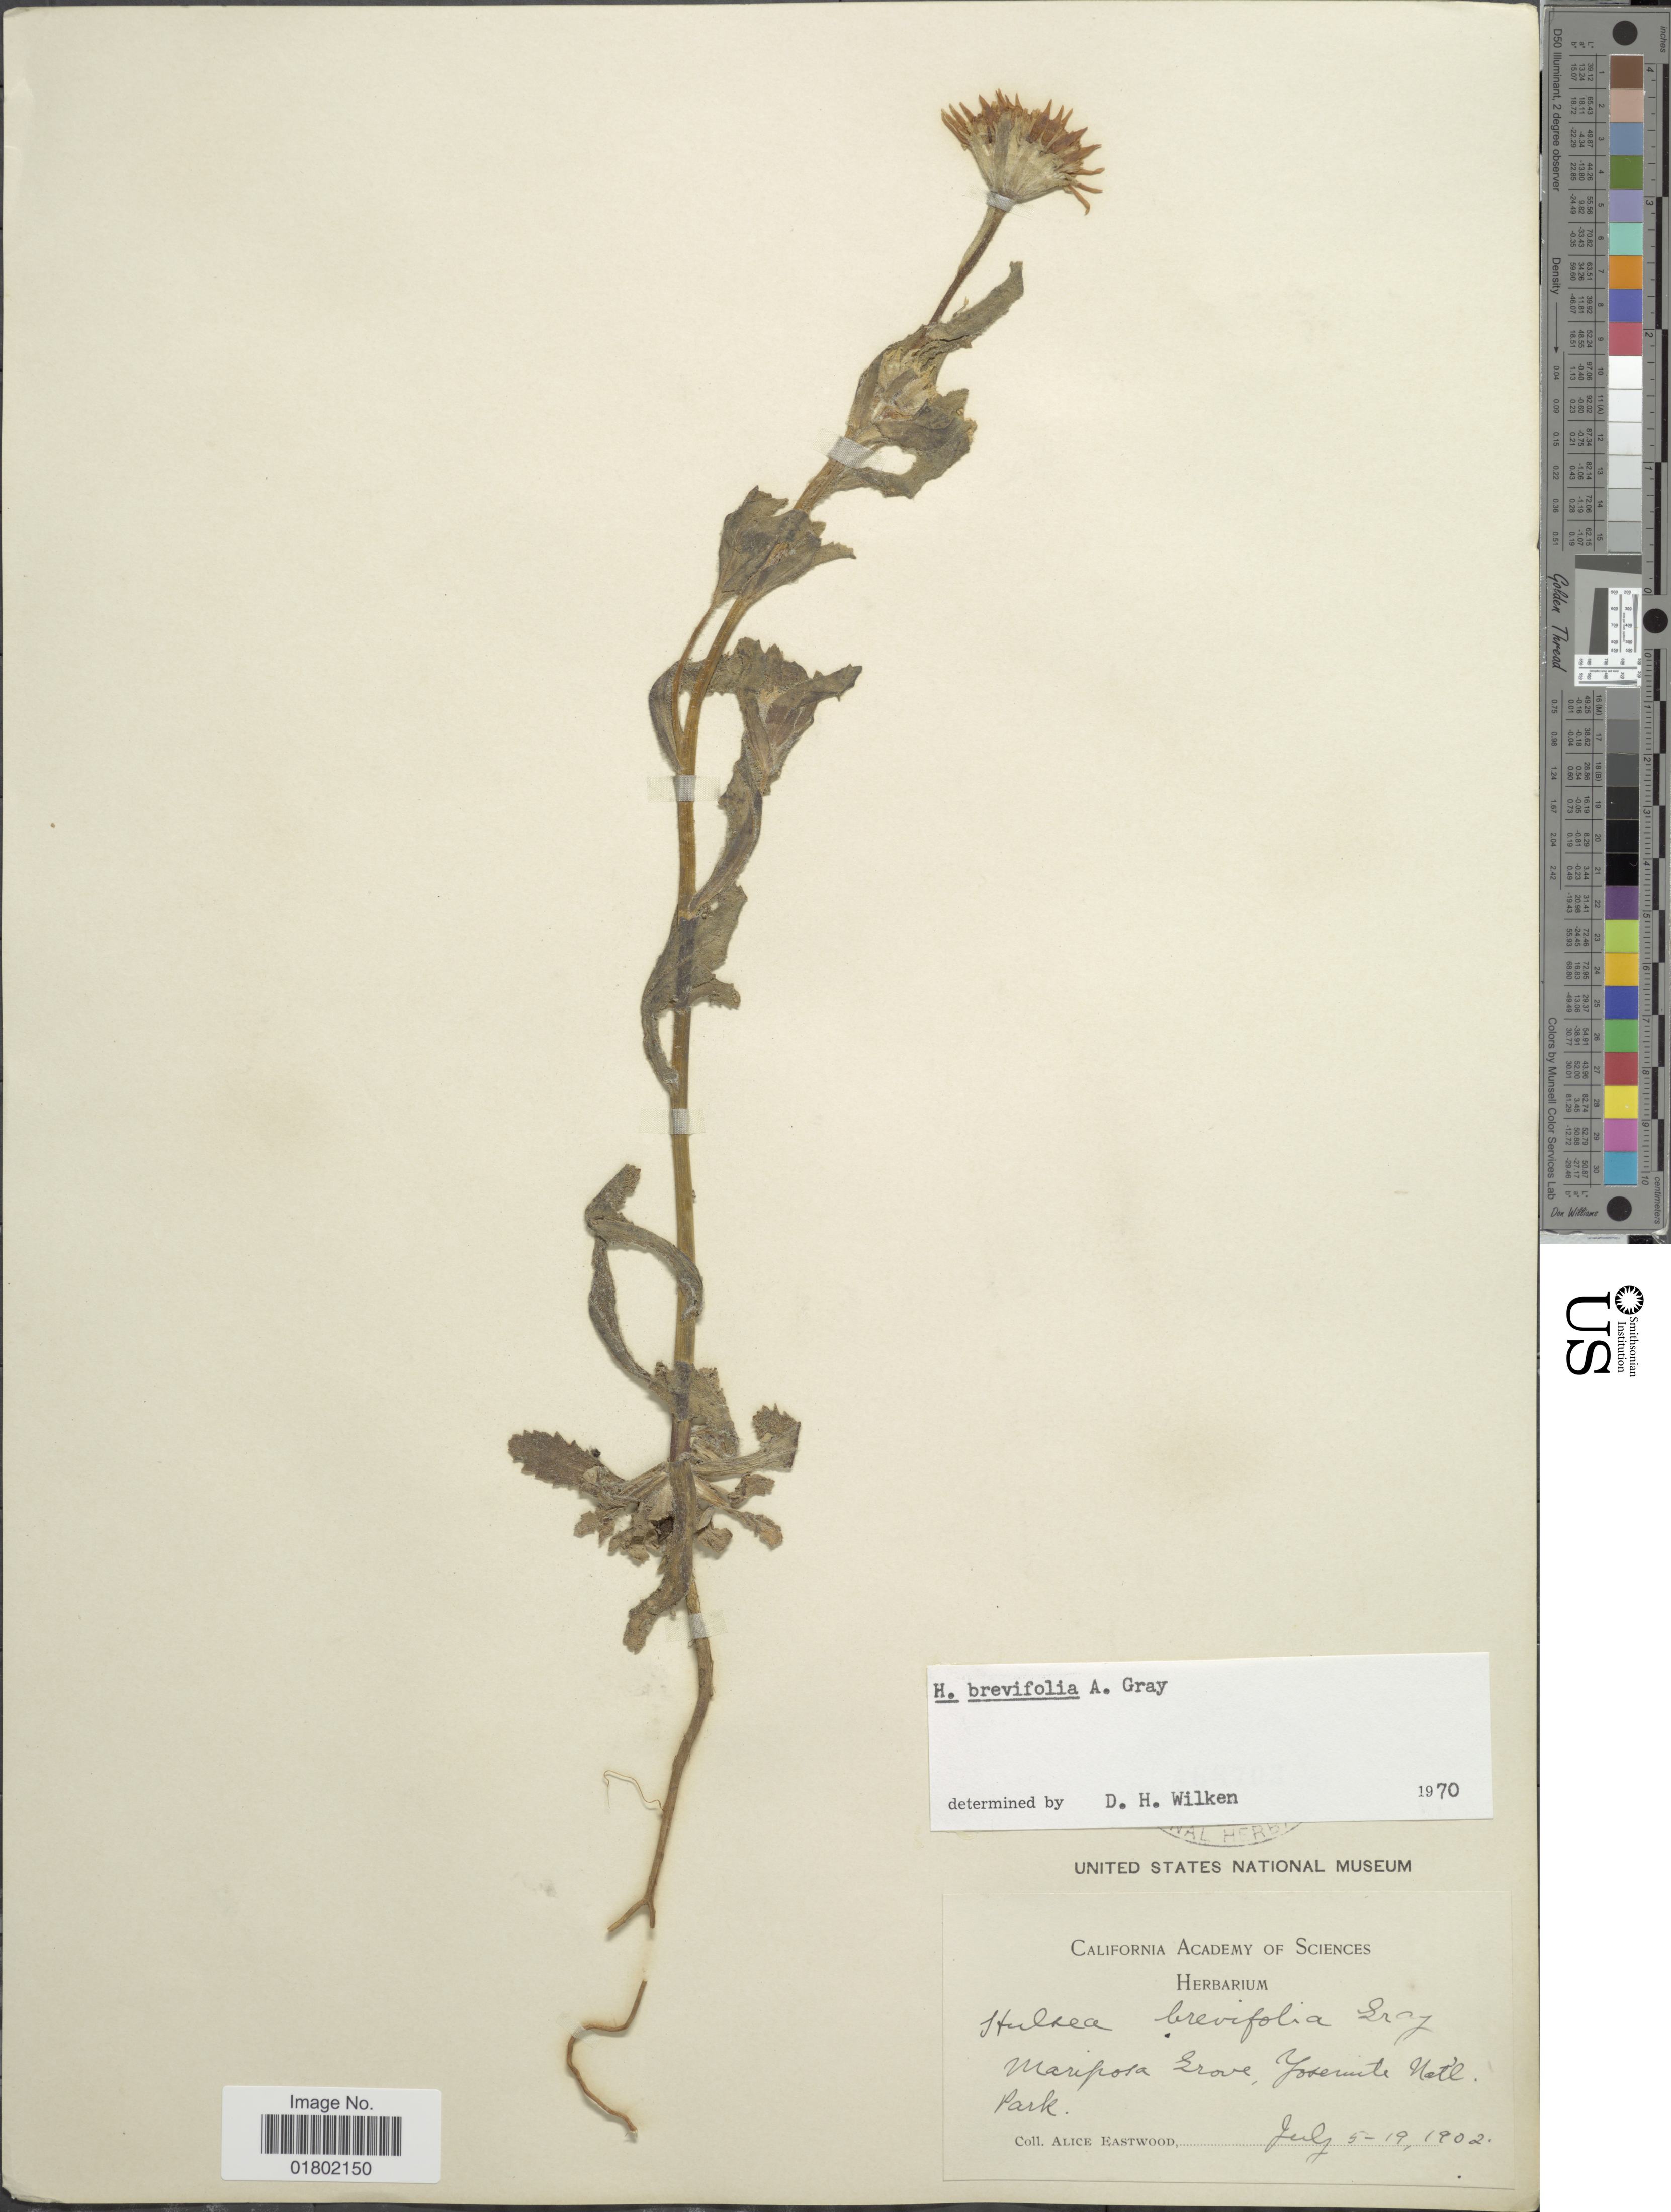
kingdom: Plantae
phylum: Tracheophyta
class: Magnoliopsida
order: Asterales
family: Asteraceae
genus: Hulsea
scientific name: Hulsea brevifolia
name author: A. Gray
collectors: A. Eastwood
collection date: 1902-07-05/1902-07-19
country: United States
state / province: California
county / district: Mariposa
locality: Mariposa Grove, Yosemite Natl. Park